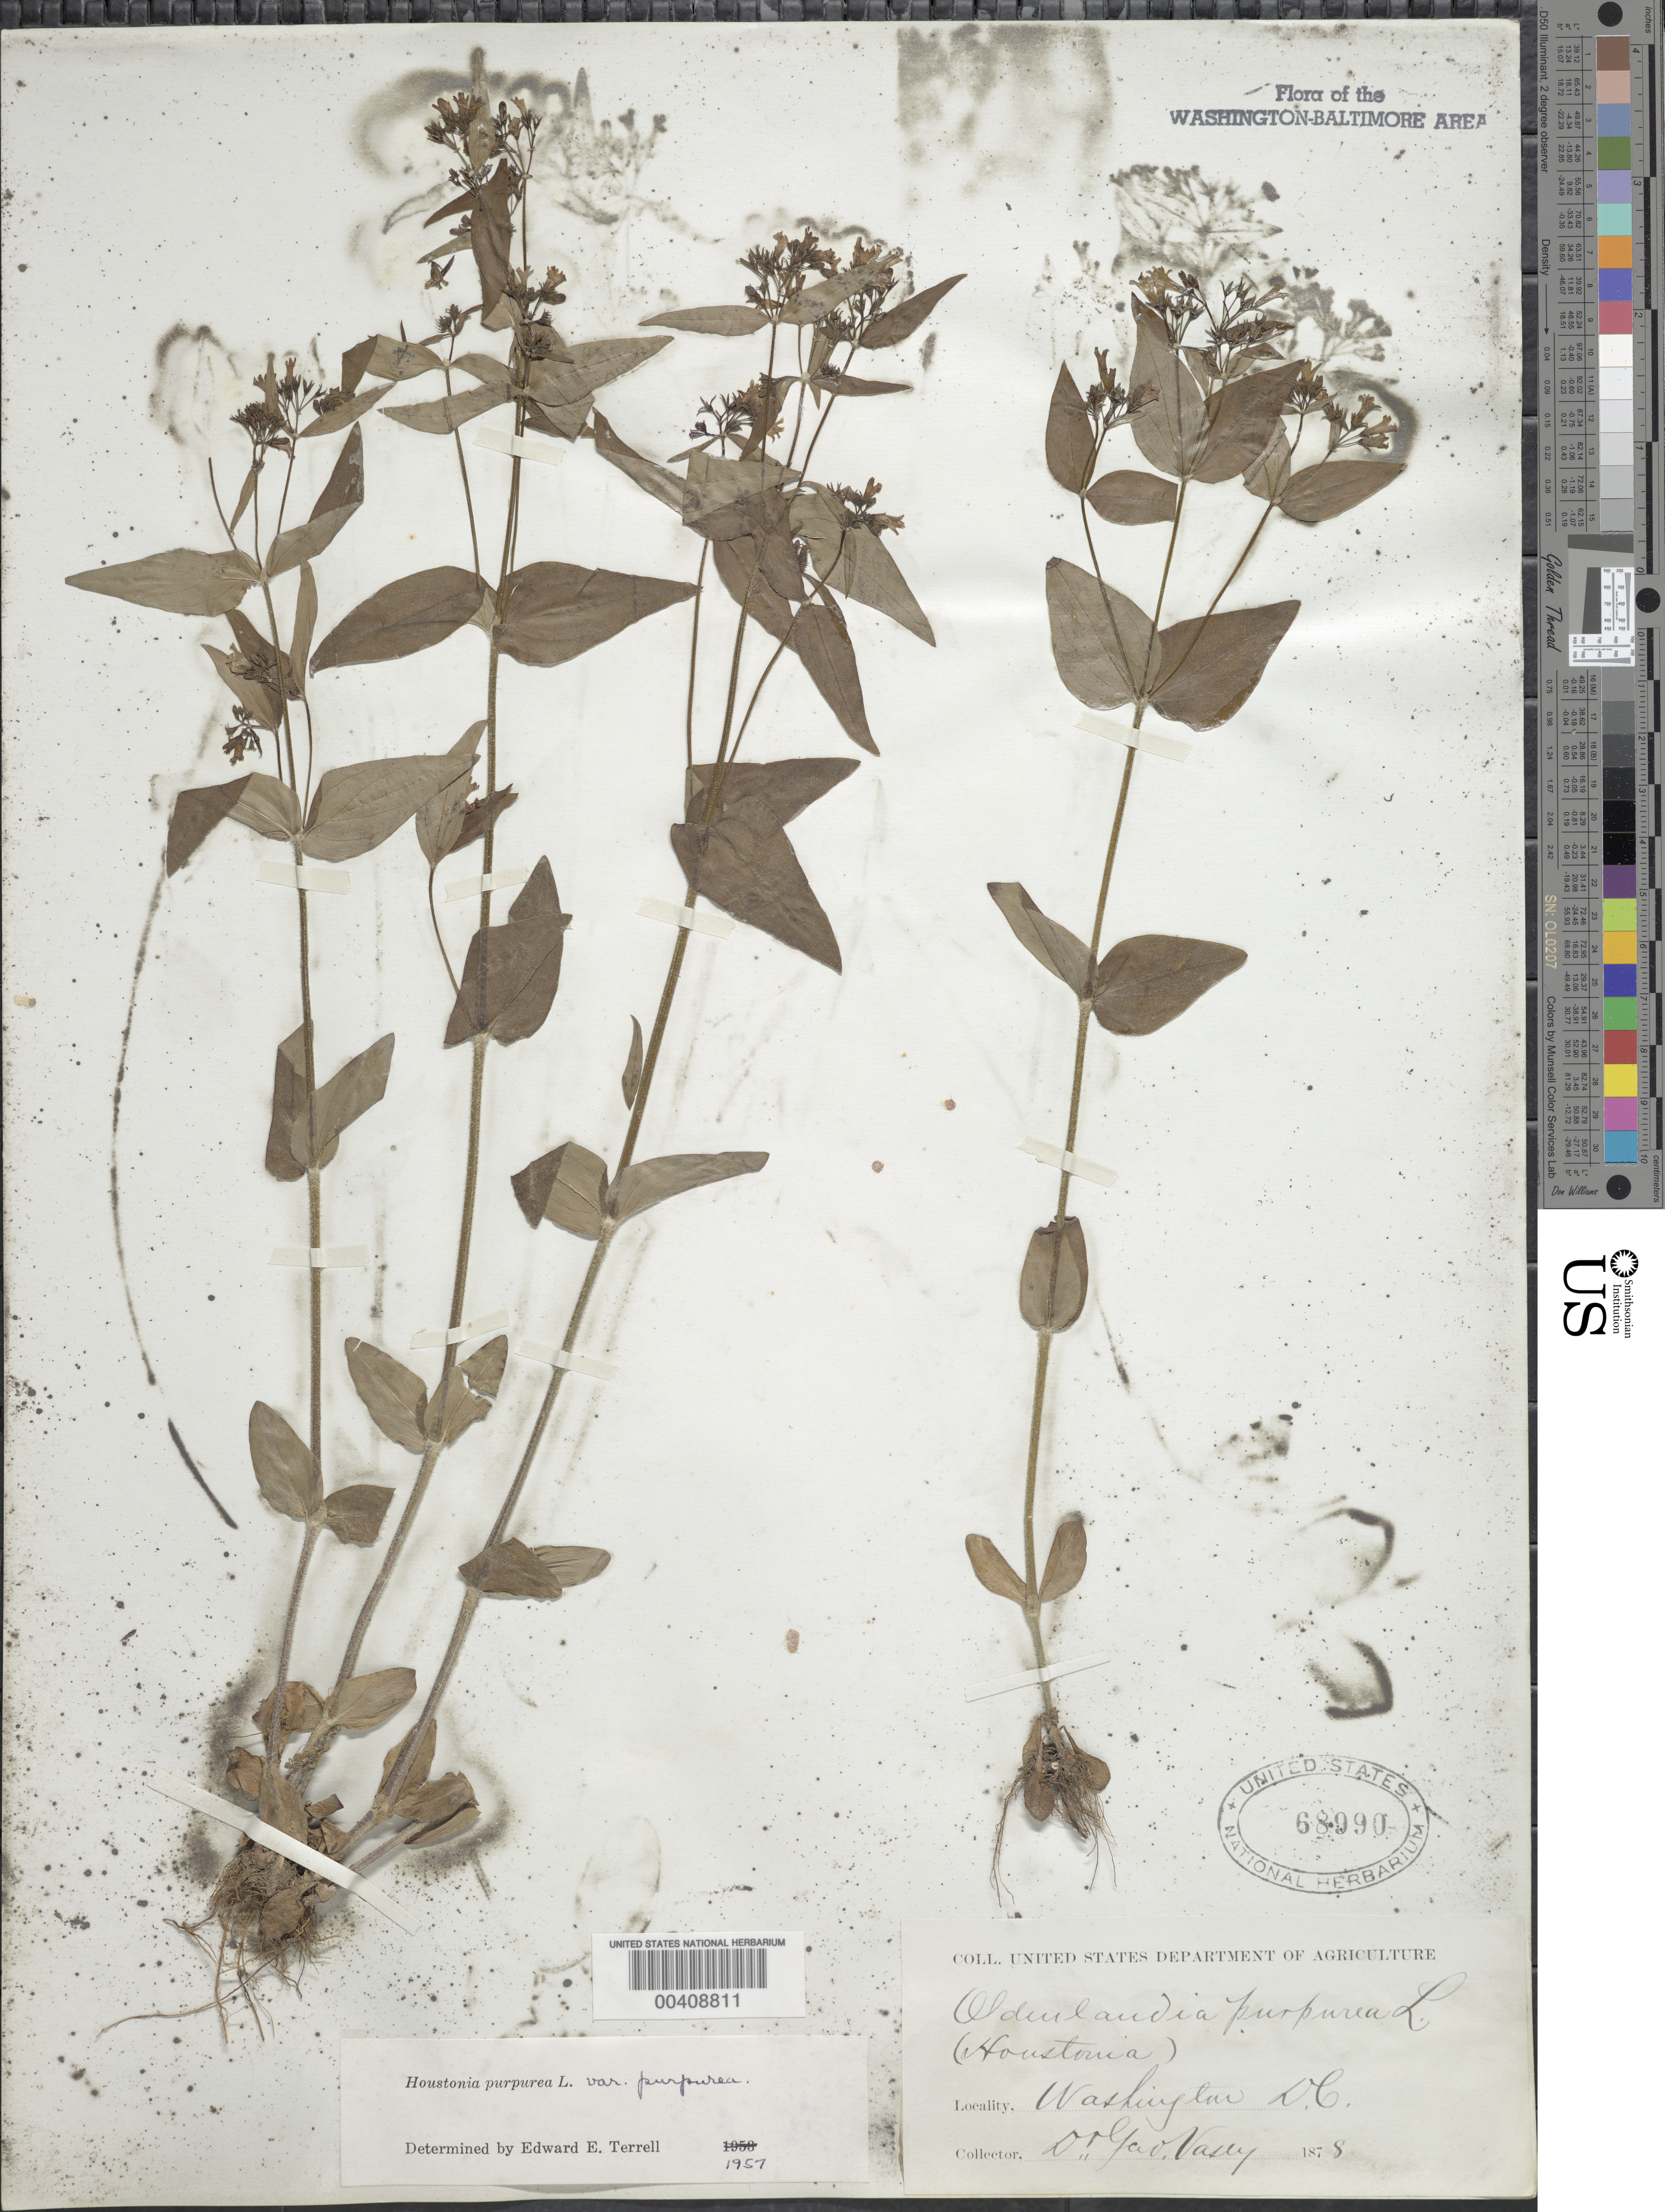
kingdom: Plantae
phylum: Tracheophyta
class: Magnoliopsida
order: Gentianales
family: Rubiaceae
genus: Houstonia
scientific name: Houstonia purpurea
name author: L.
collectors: F. N. Vasey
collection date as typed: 1878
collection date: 1878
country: United States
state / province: District of Columbia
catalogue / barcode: US 68990